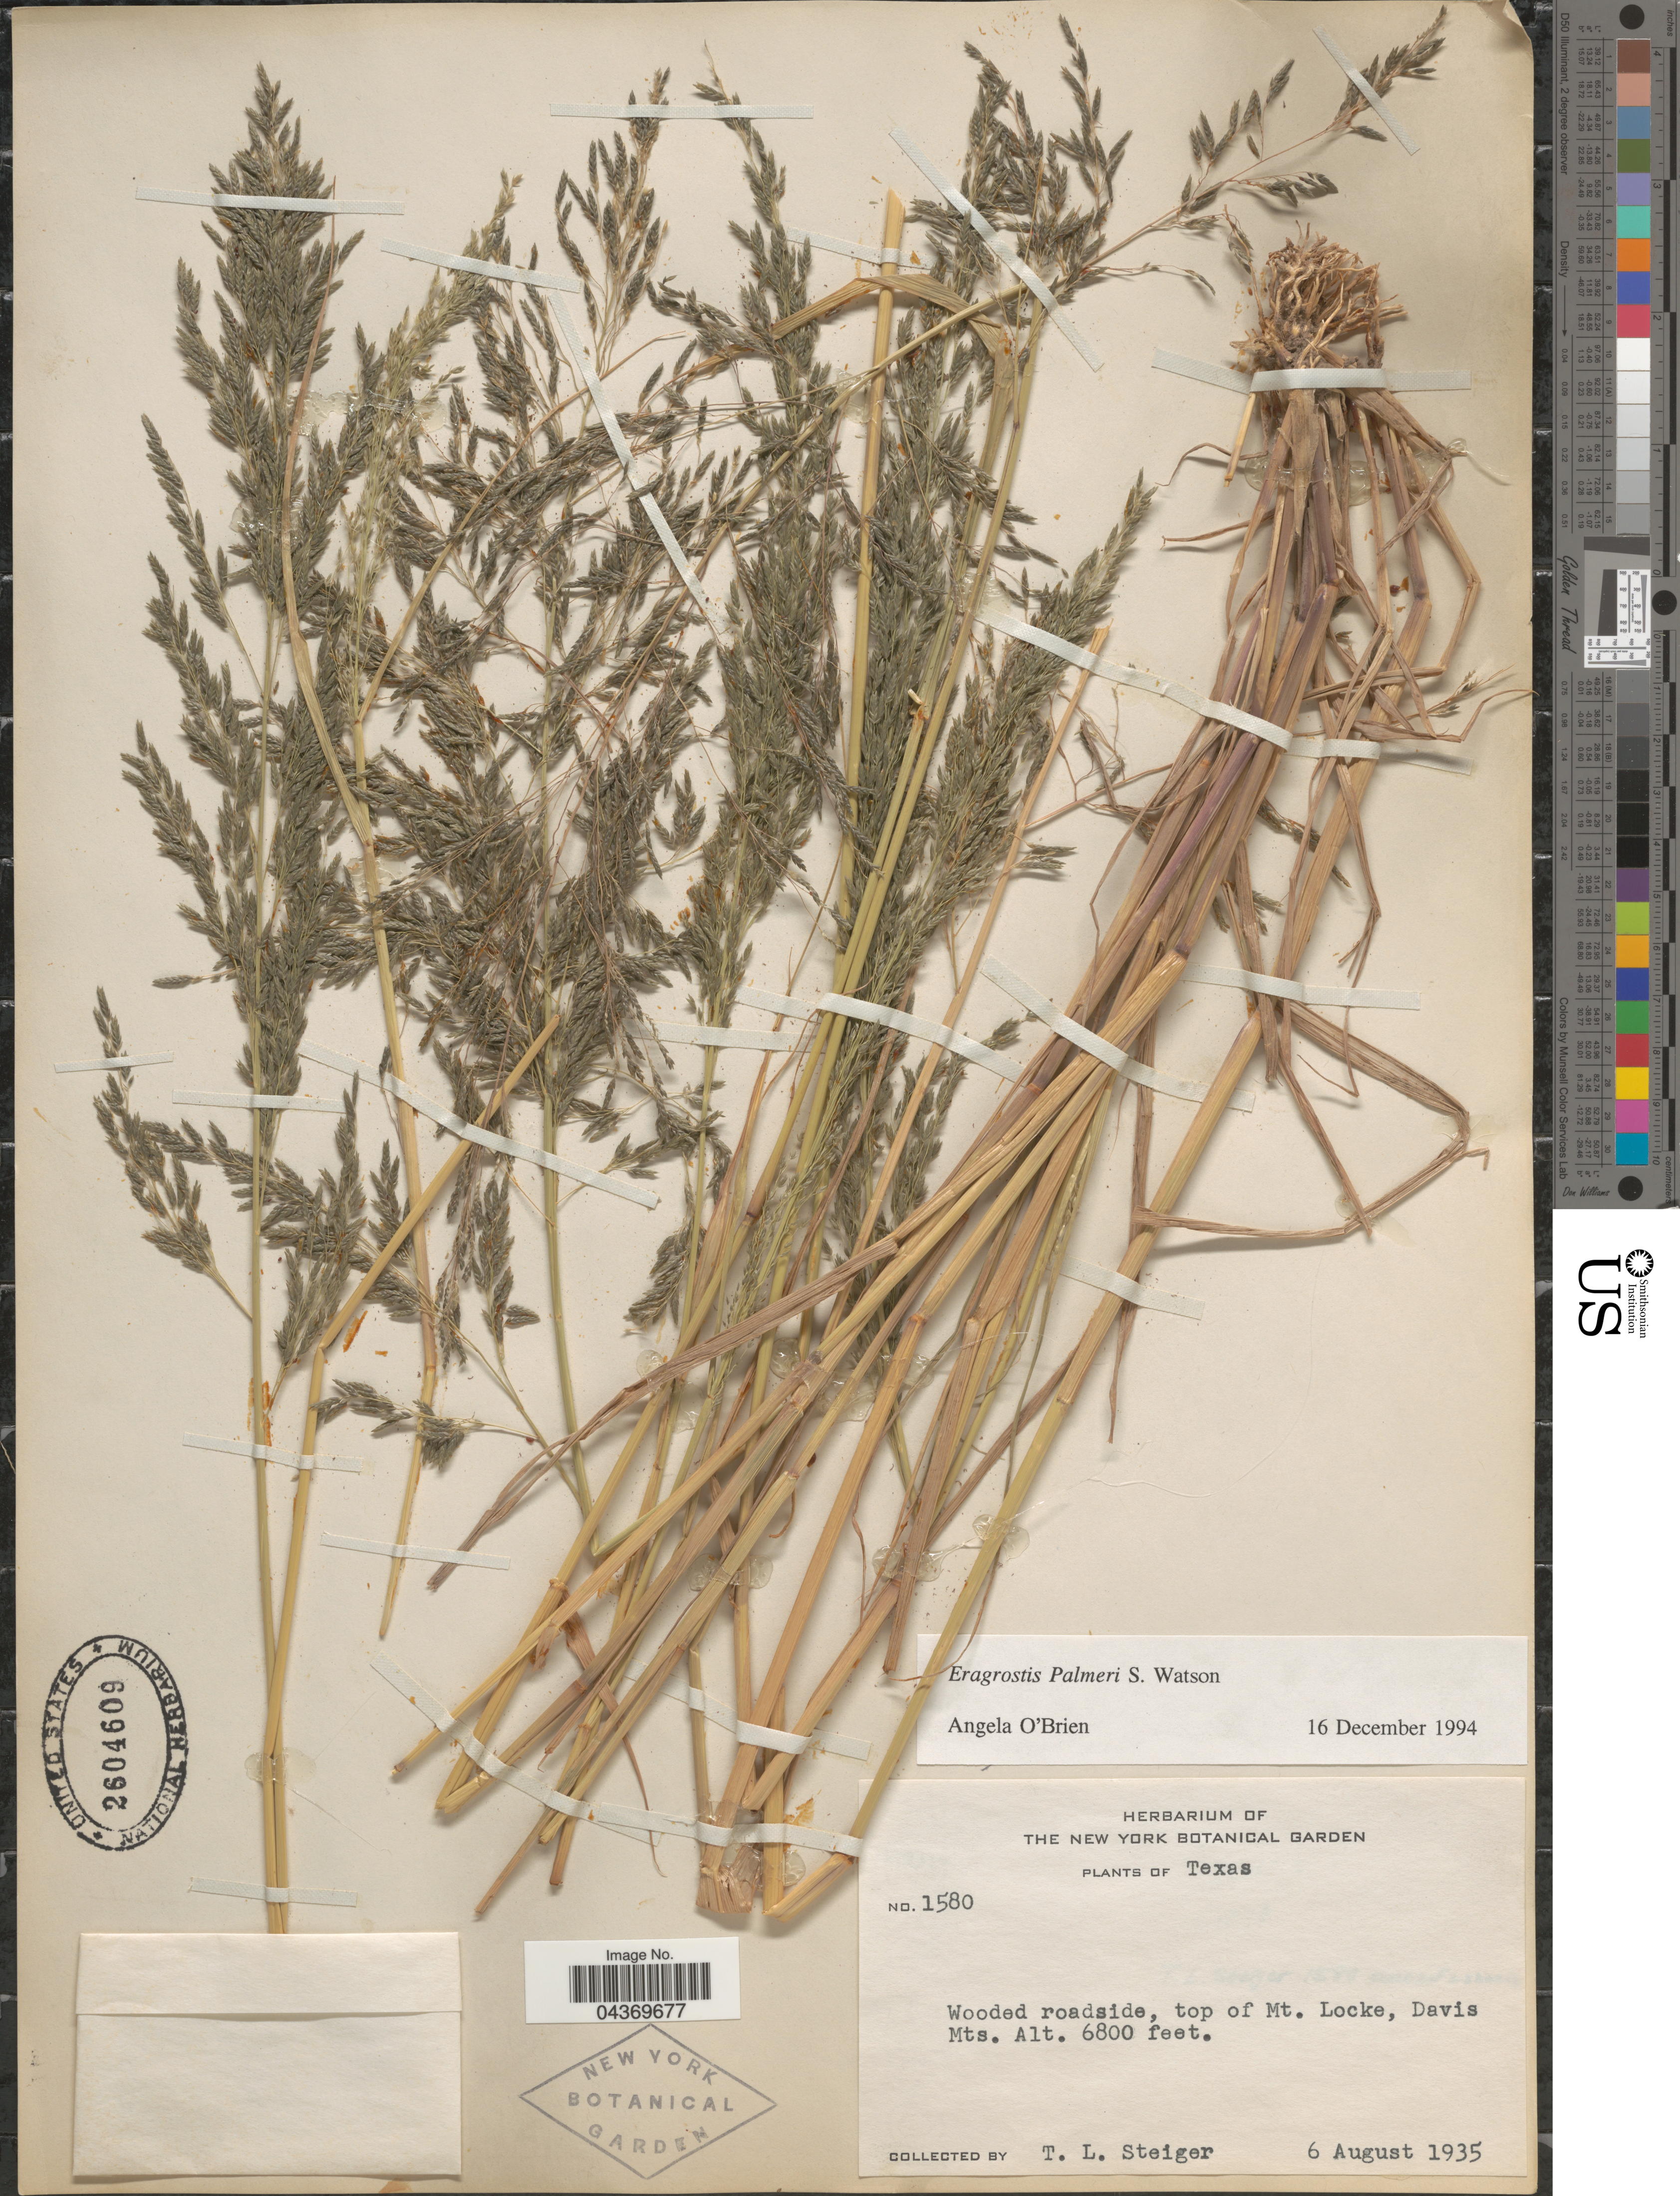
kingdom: Plantae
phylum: Tracheophyta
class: Liliopsida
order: Poales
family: Poaceae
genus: Eragrostis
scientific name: Eragrostis palmeri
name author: S. Watson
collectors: T. Steiger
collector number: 1580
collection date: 1935-08-06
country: United States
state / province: Texas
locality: Wooded roadside, top of Mt. Locke, Davis Mts.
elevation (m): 2073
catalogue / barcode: US 2604609